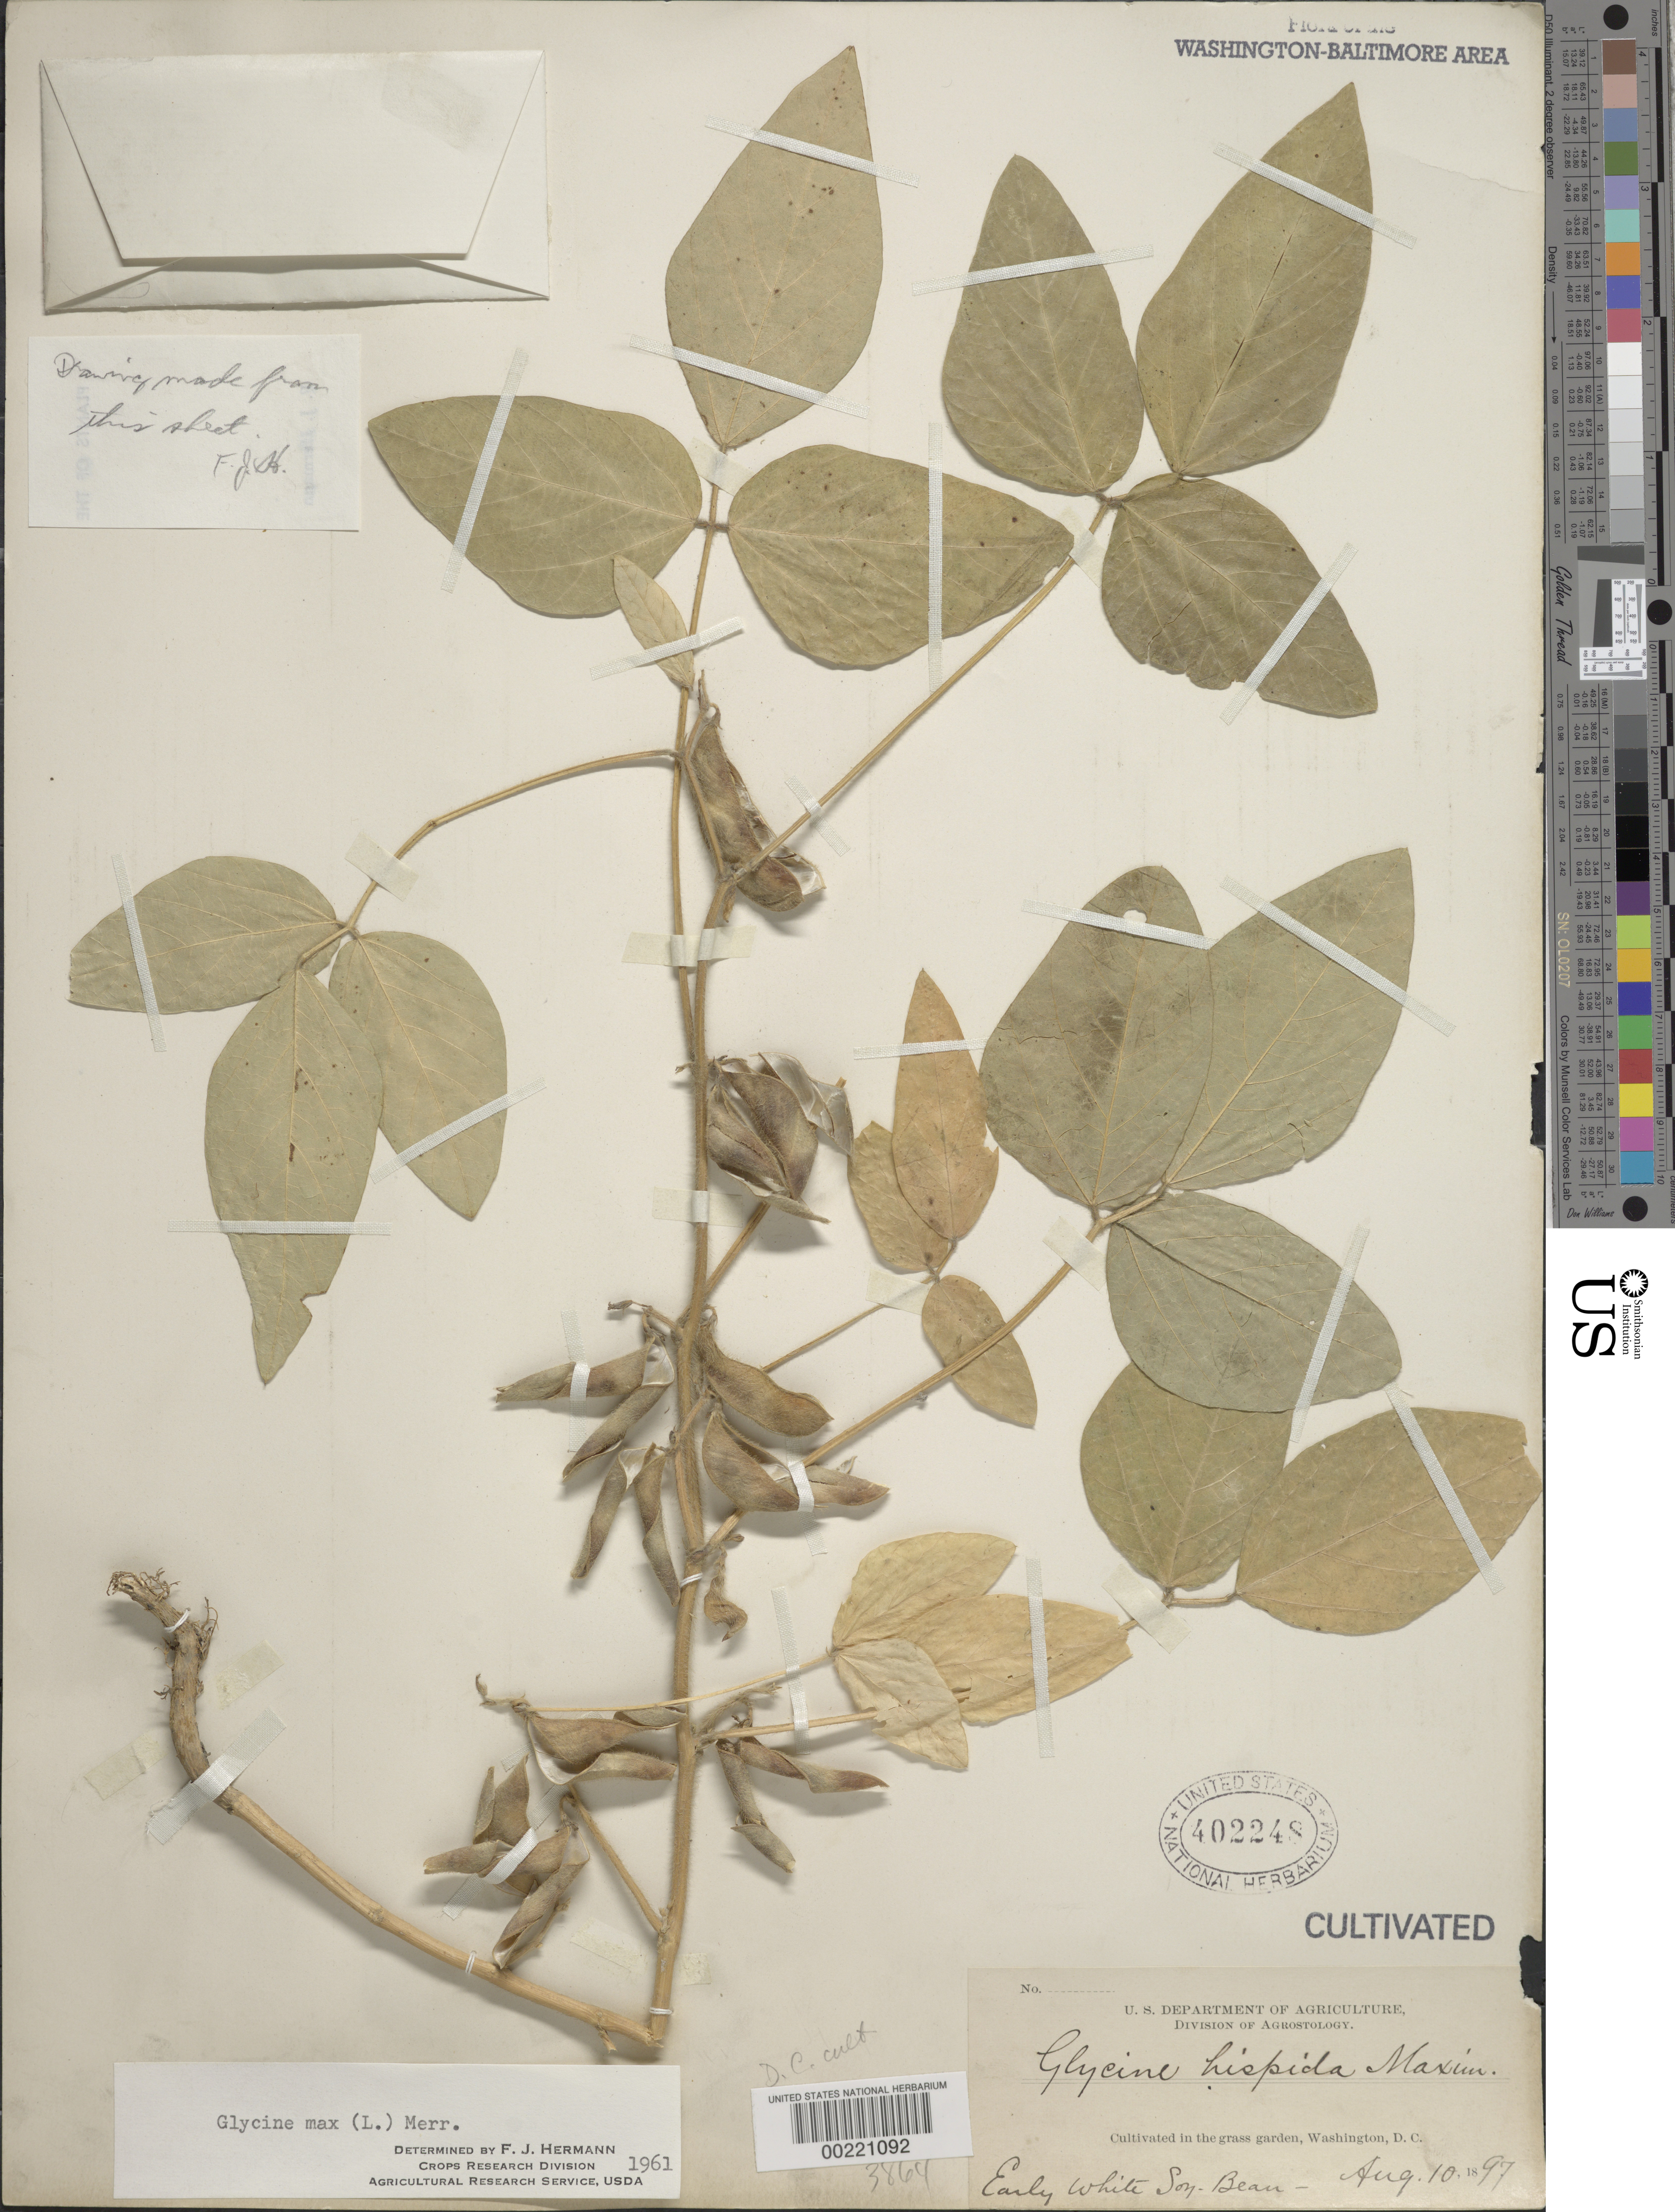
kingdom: Plantae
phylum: Tracheophyta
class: Magnoliopsida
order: Fabales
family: Fabaceae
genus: Glycine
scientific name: Glycine max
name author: (L.) Merr.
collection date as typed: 10 Aug 1897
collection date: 1897-08-10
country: United States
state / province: District of Columbia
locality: Grass garden, washington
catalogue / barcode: US 402248